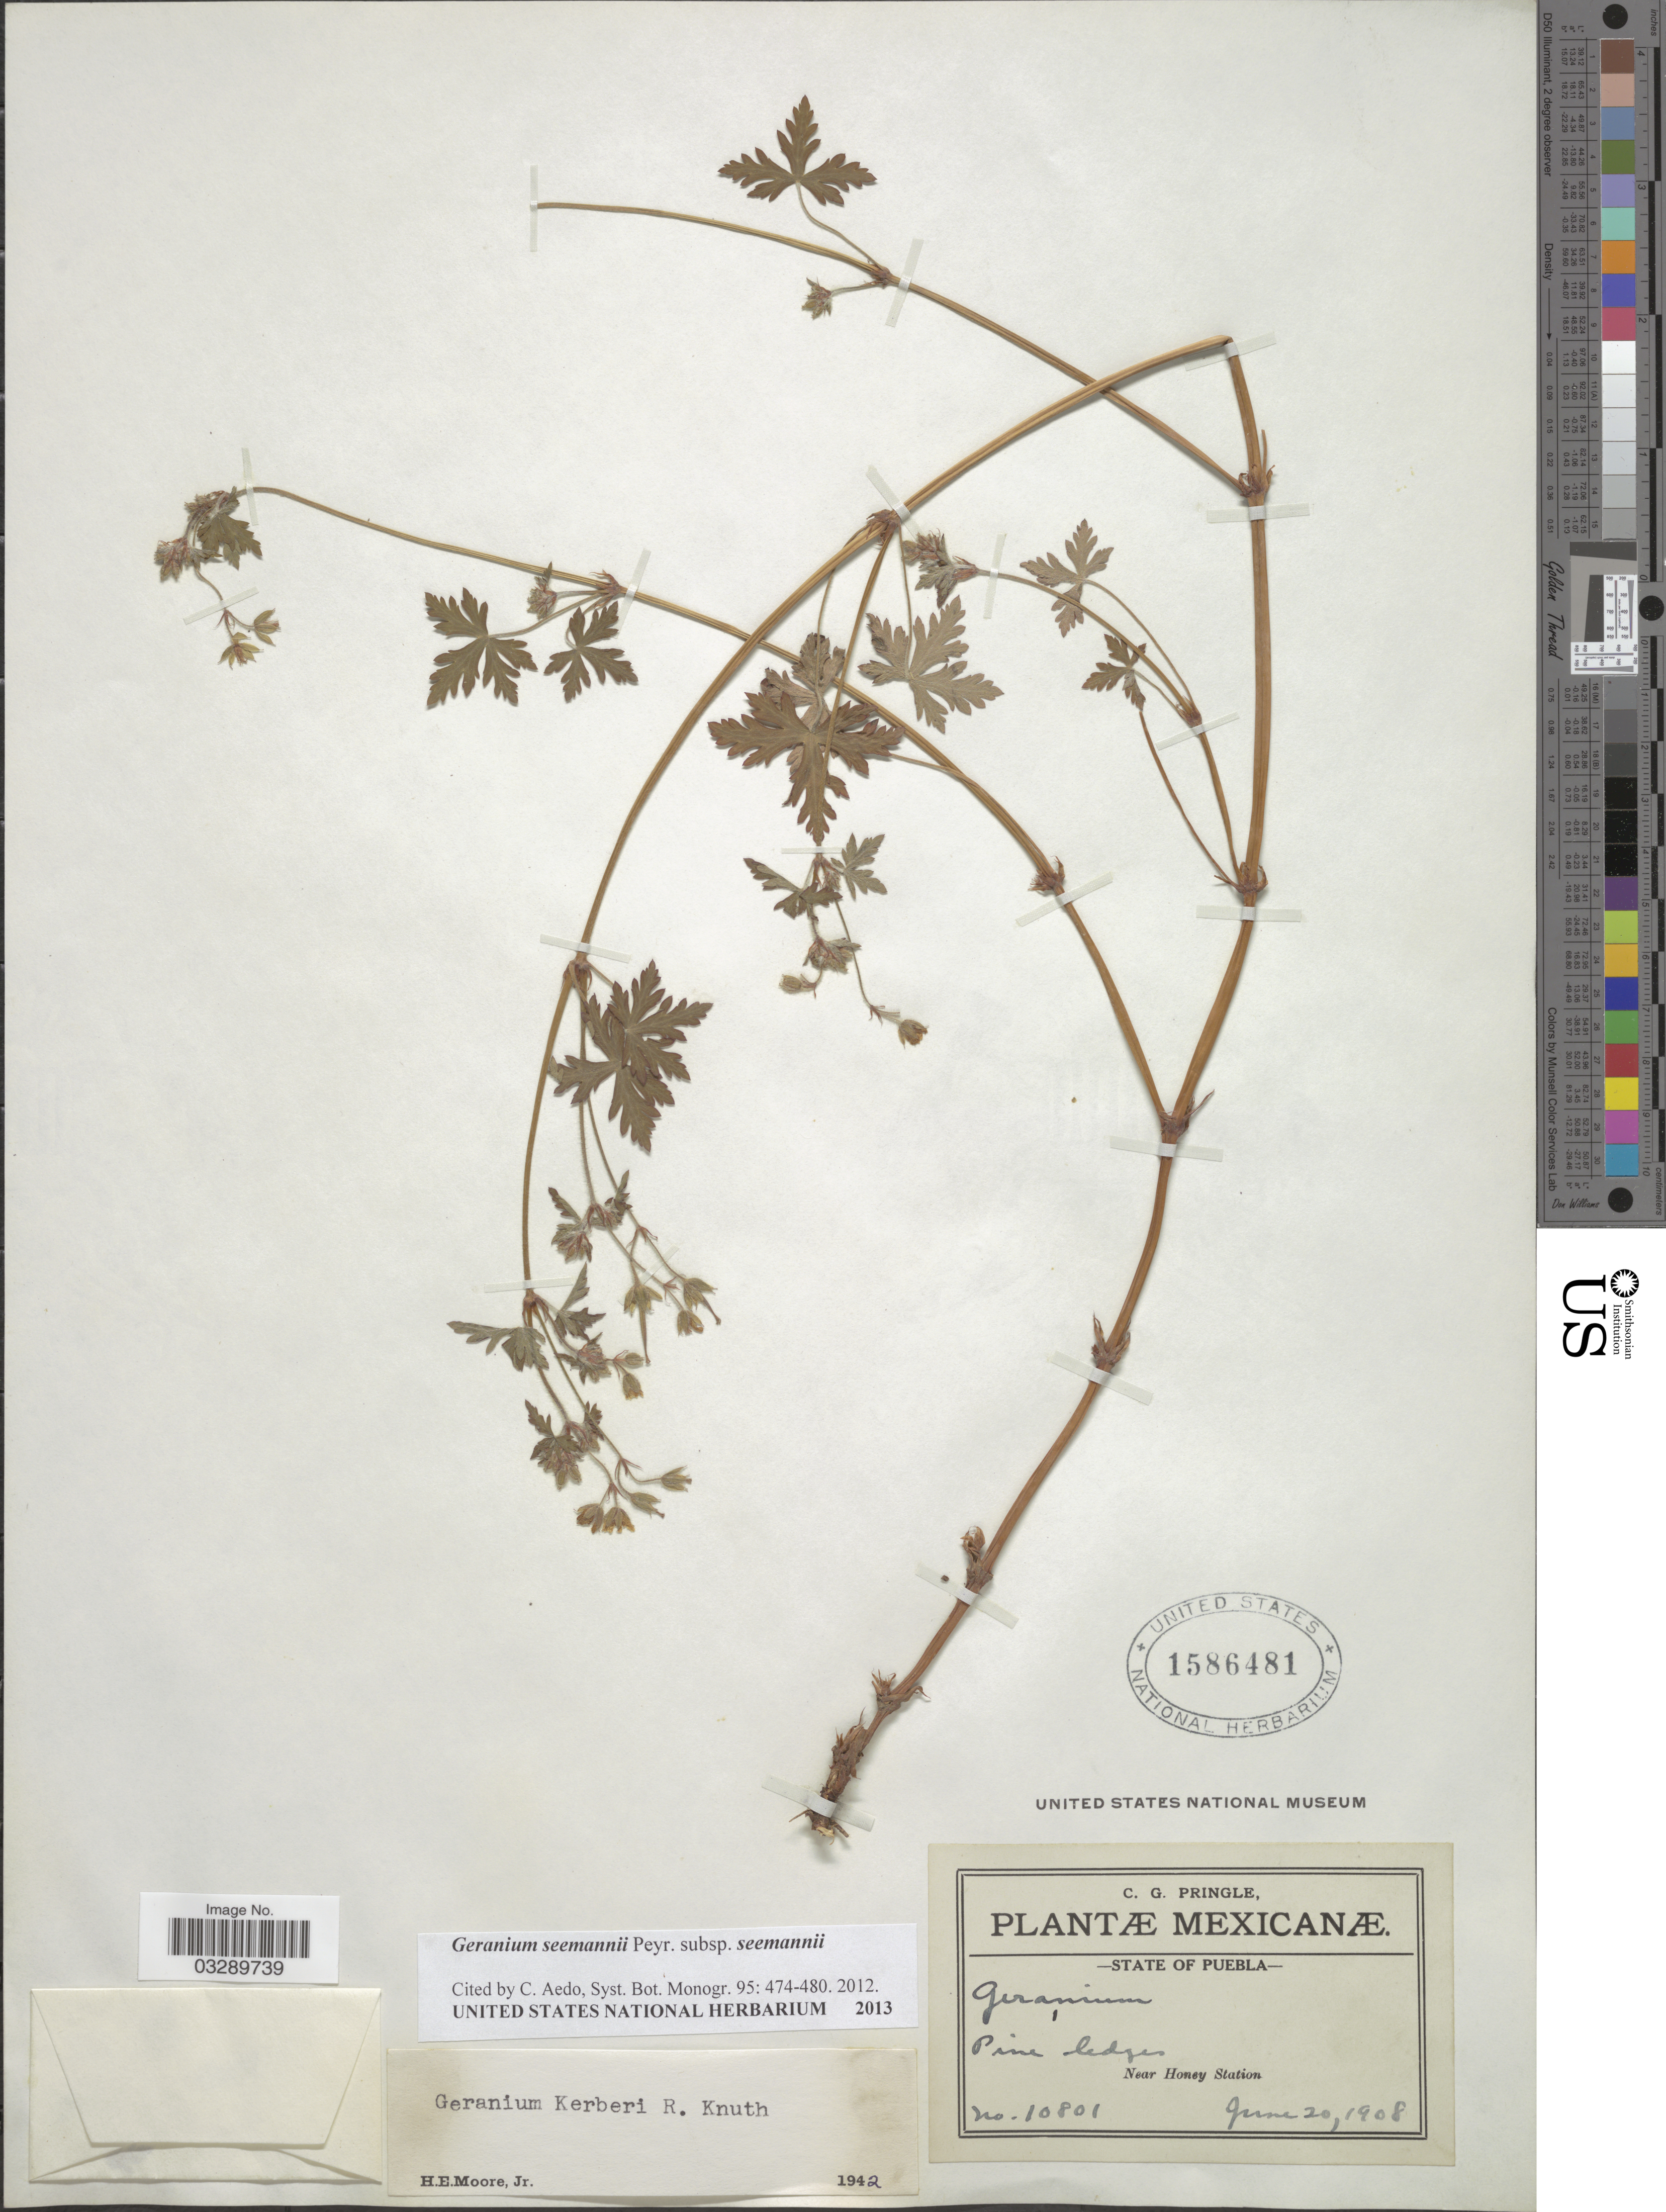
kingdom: Plantae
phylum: Tracheophyta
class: Magnoliopsida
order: Geraniales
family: Geraniaceae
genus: Geranium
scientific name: Geranium seemannii subsp. seemannii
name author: Peyr.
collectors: C. G. Pringle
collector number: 10801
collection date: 1908-06-20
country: Mexico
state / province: Puebla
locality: Pine ledges, Near Honey Station.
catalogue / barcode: US 1586481